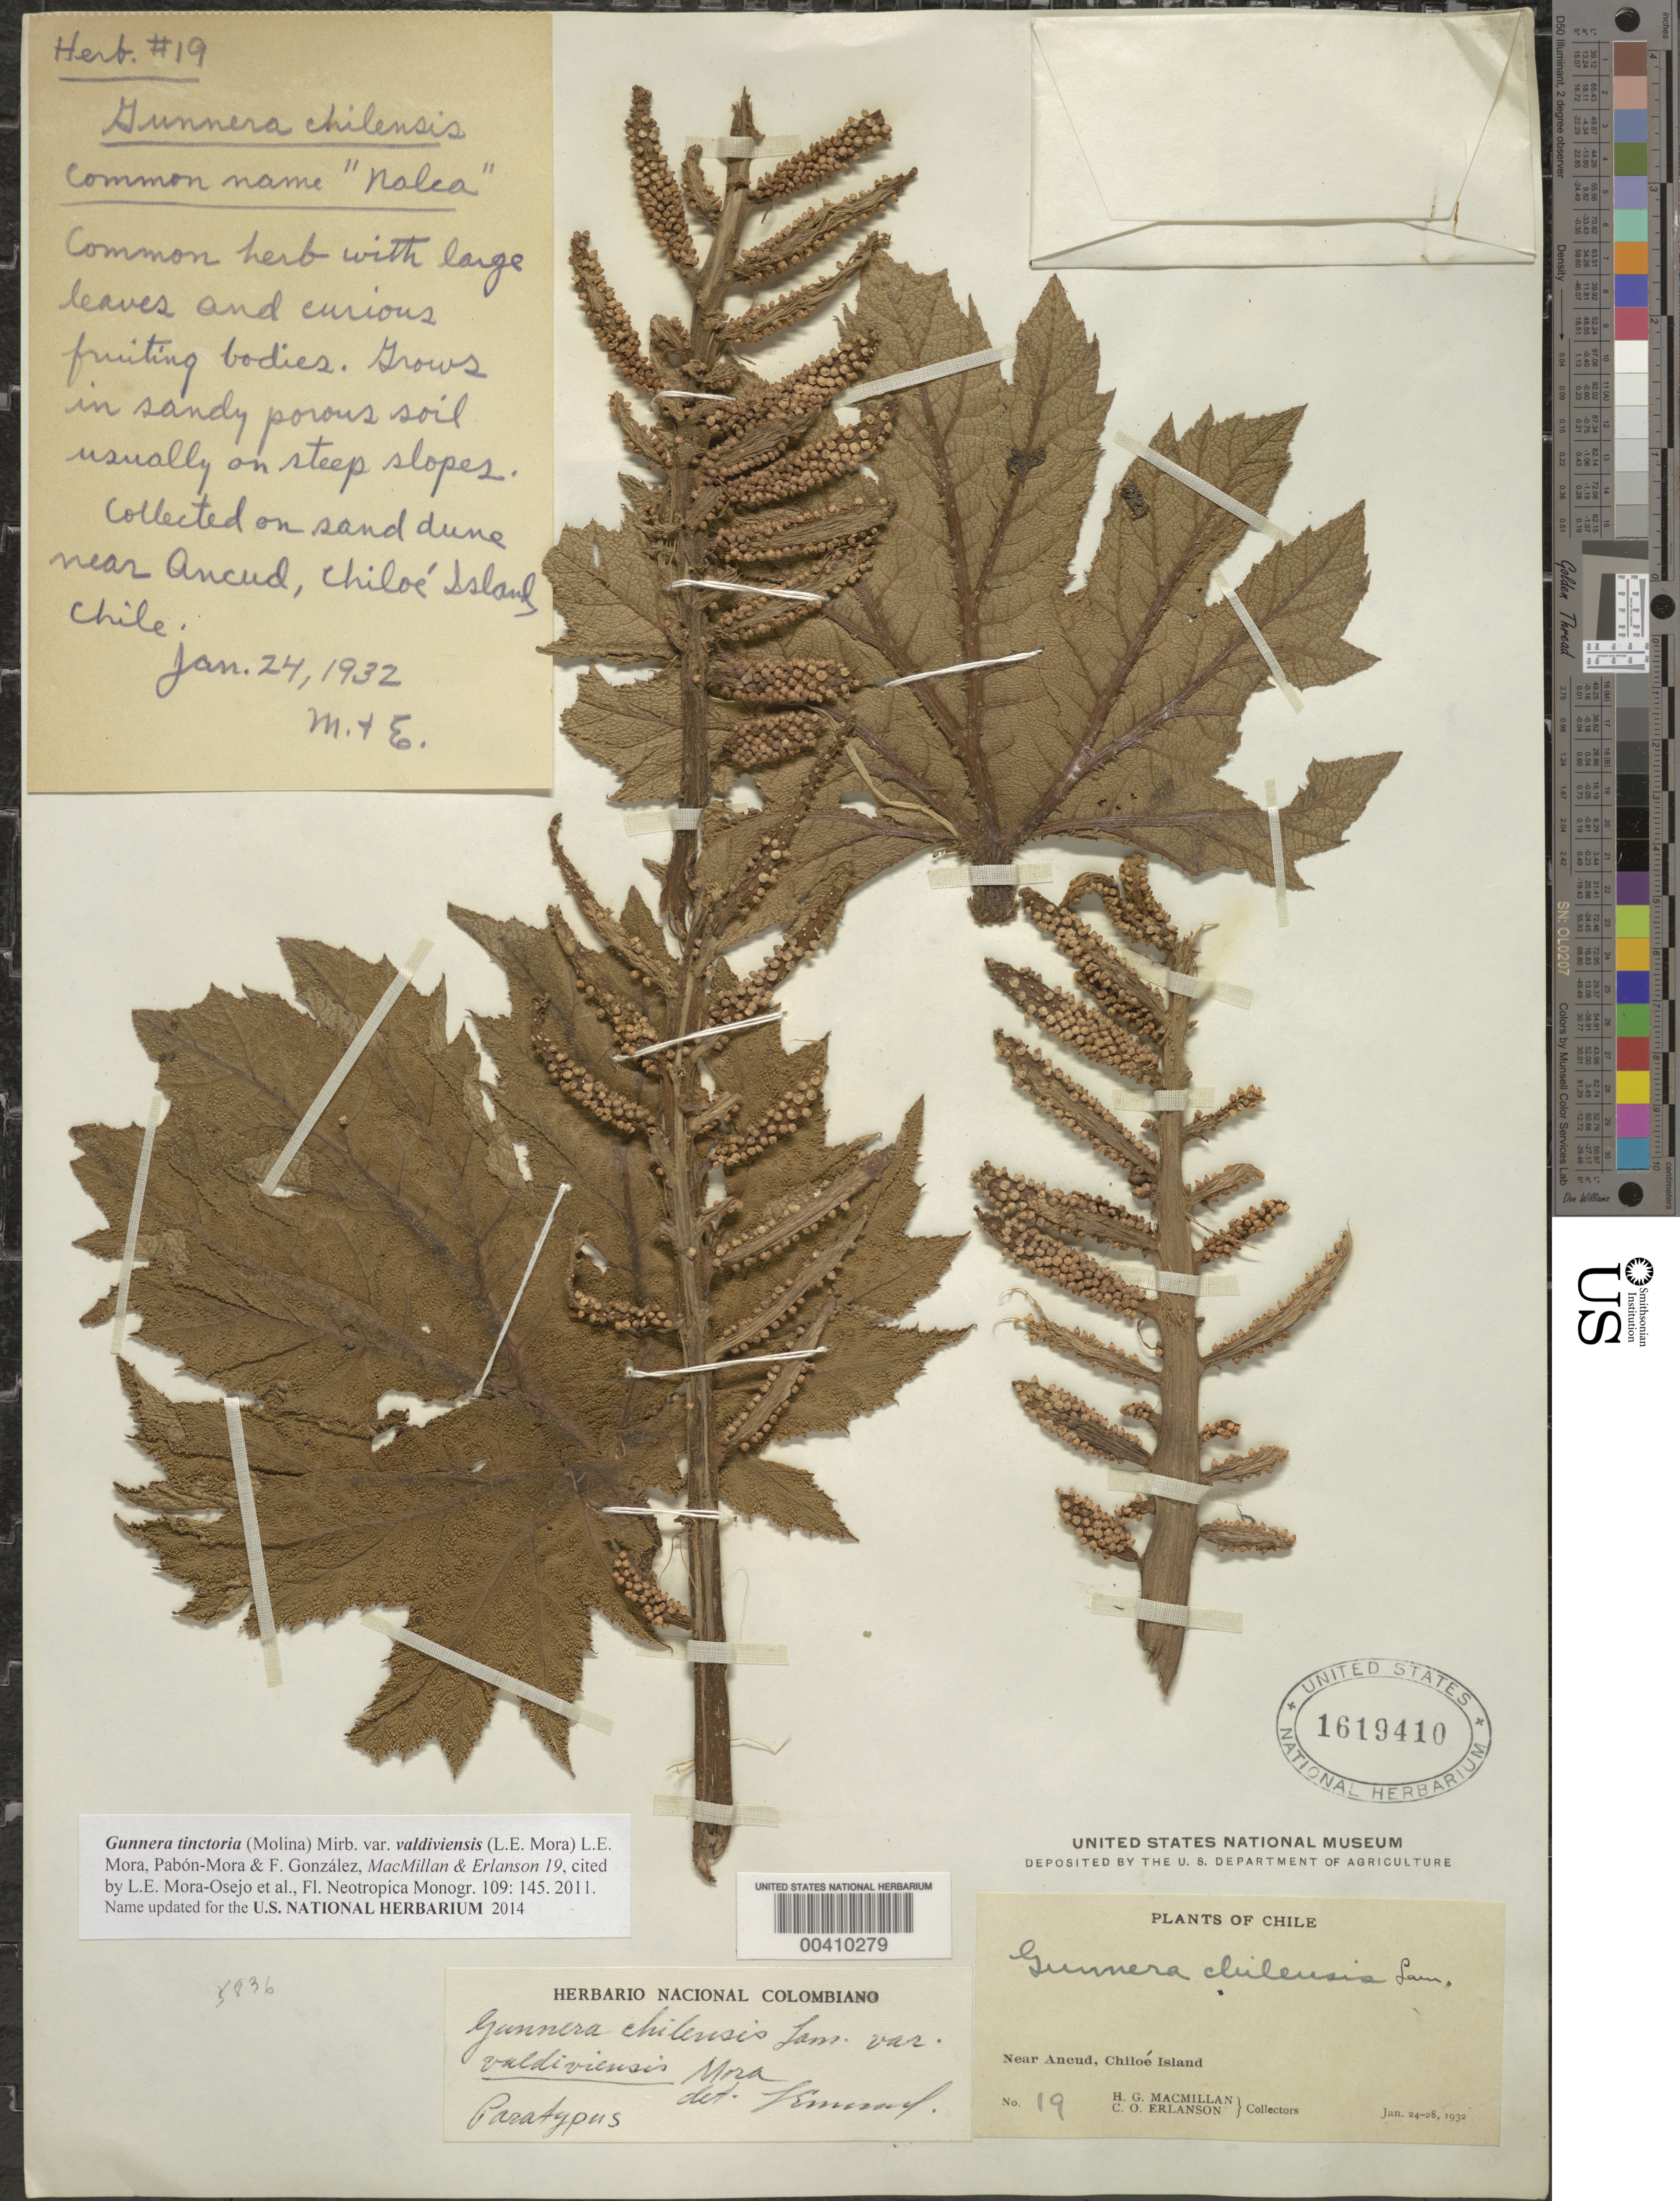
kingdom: Plantae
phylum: Tracheophyta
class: Magnoliopsida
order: Gunnerales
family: Gunneraceae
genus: Gunnera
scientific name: Gunnera tinctoria var. valdiviensis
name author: (L.E. Mora) L.E. Mora et al.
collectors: H. MacMillan & C. O. Erlanson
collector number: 19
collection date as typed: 24 Jan 1932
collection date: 1932-01-24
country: Chile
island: Chiloé Island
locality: Near Ancud [In former Chiloe Province]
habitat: Sandy porous soil on steep slopes. sand dune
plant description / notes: Paratype of Gunnera chilensis var. valdiviensis Mora; Common name: Nalea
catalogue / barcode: US 1619410